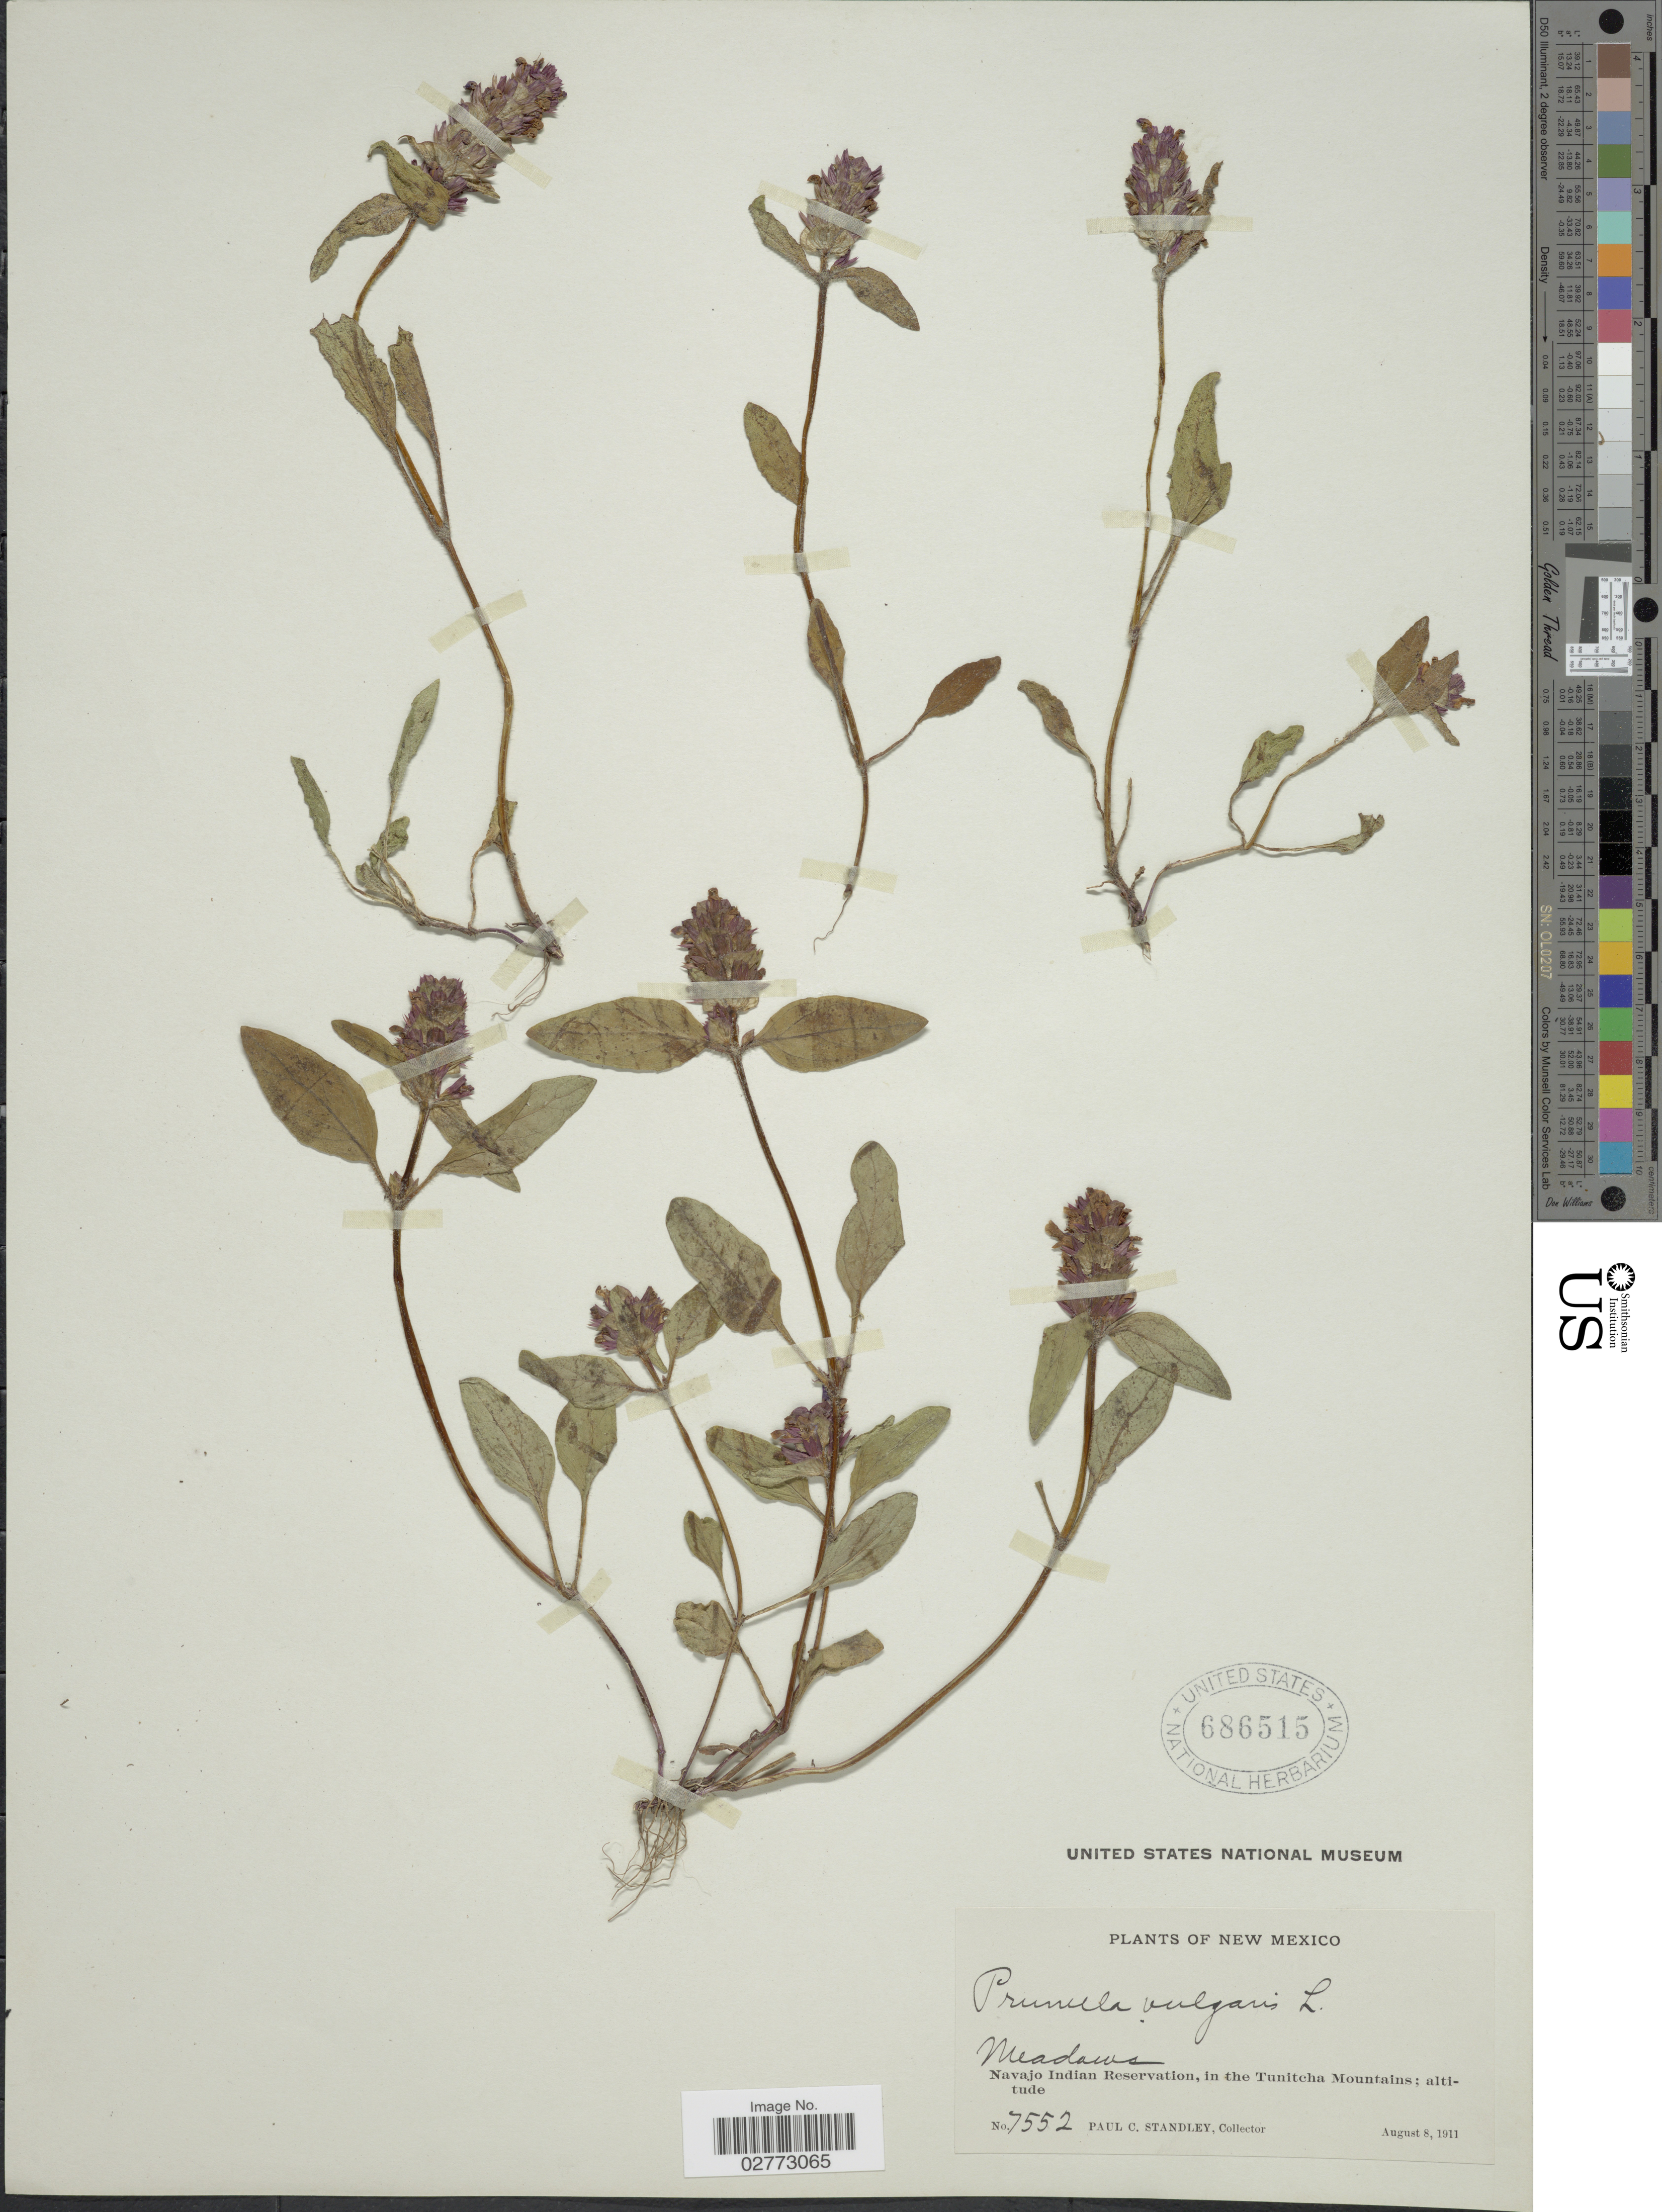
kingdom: Plantae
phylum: Tracheophyta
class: Magnoliopsida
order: Lamiales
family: Lamiaceae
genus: Prunella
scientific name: Prunella vulgaris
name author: L.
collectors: P. C. Standley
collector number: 7552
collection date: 1911-08-08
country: United States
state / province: New Mexico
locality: Meadows. Navajo Indian Reservation, in the Tunitcha Mountains.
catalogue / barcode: US 686515